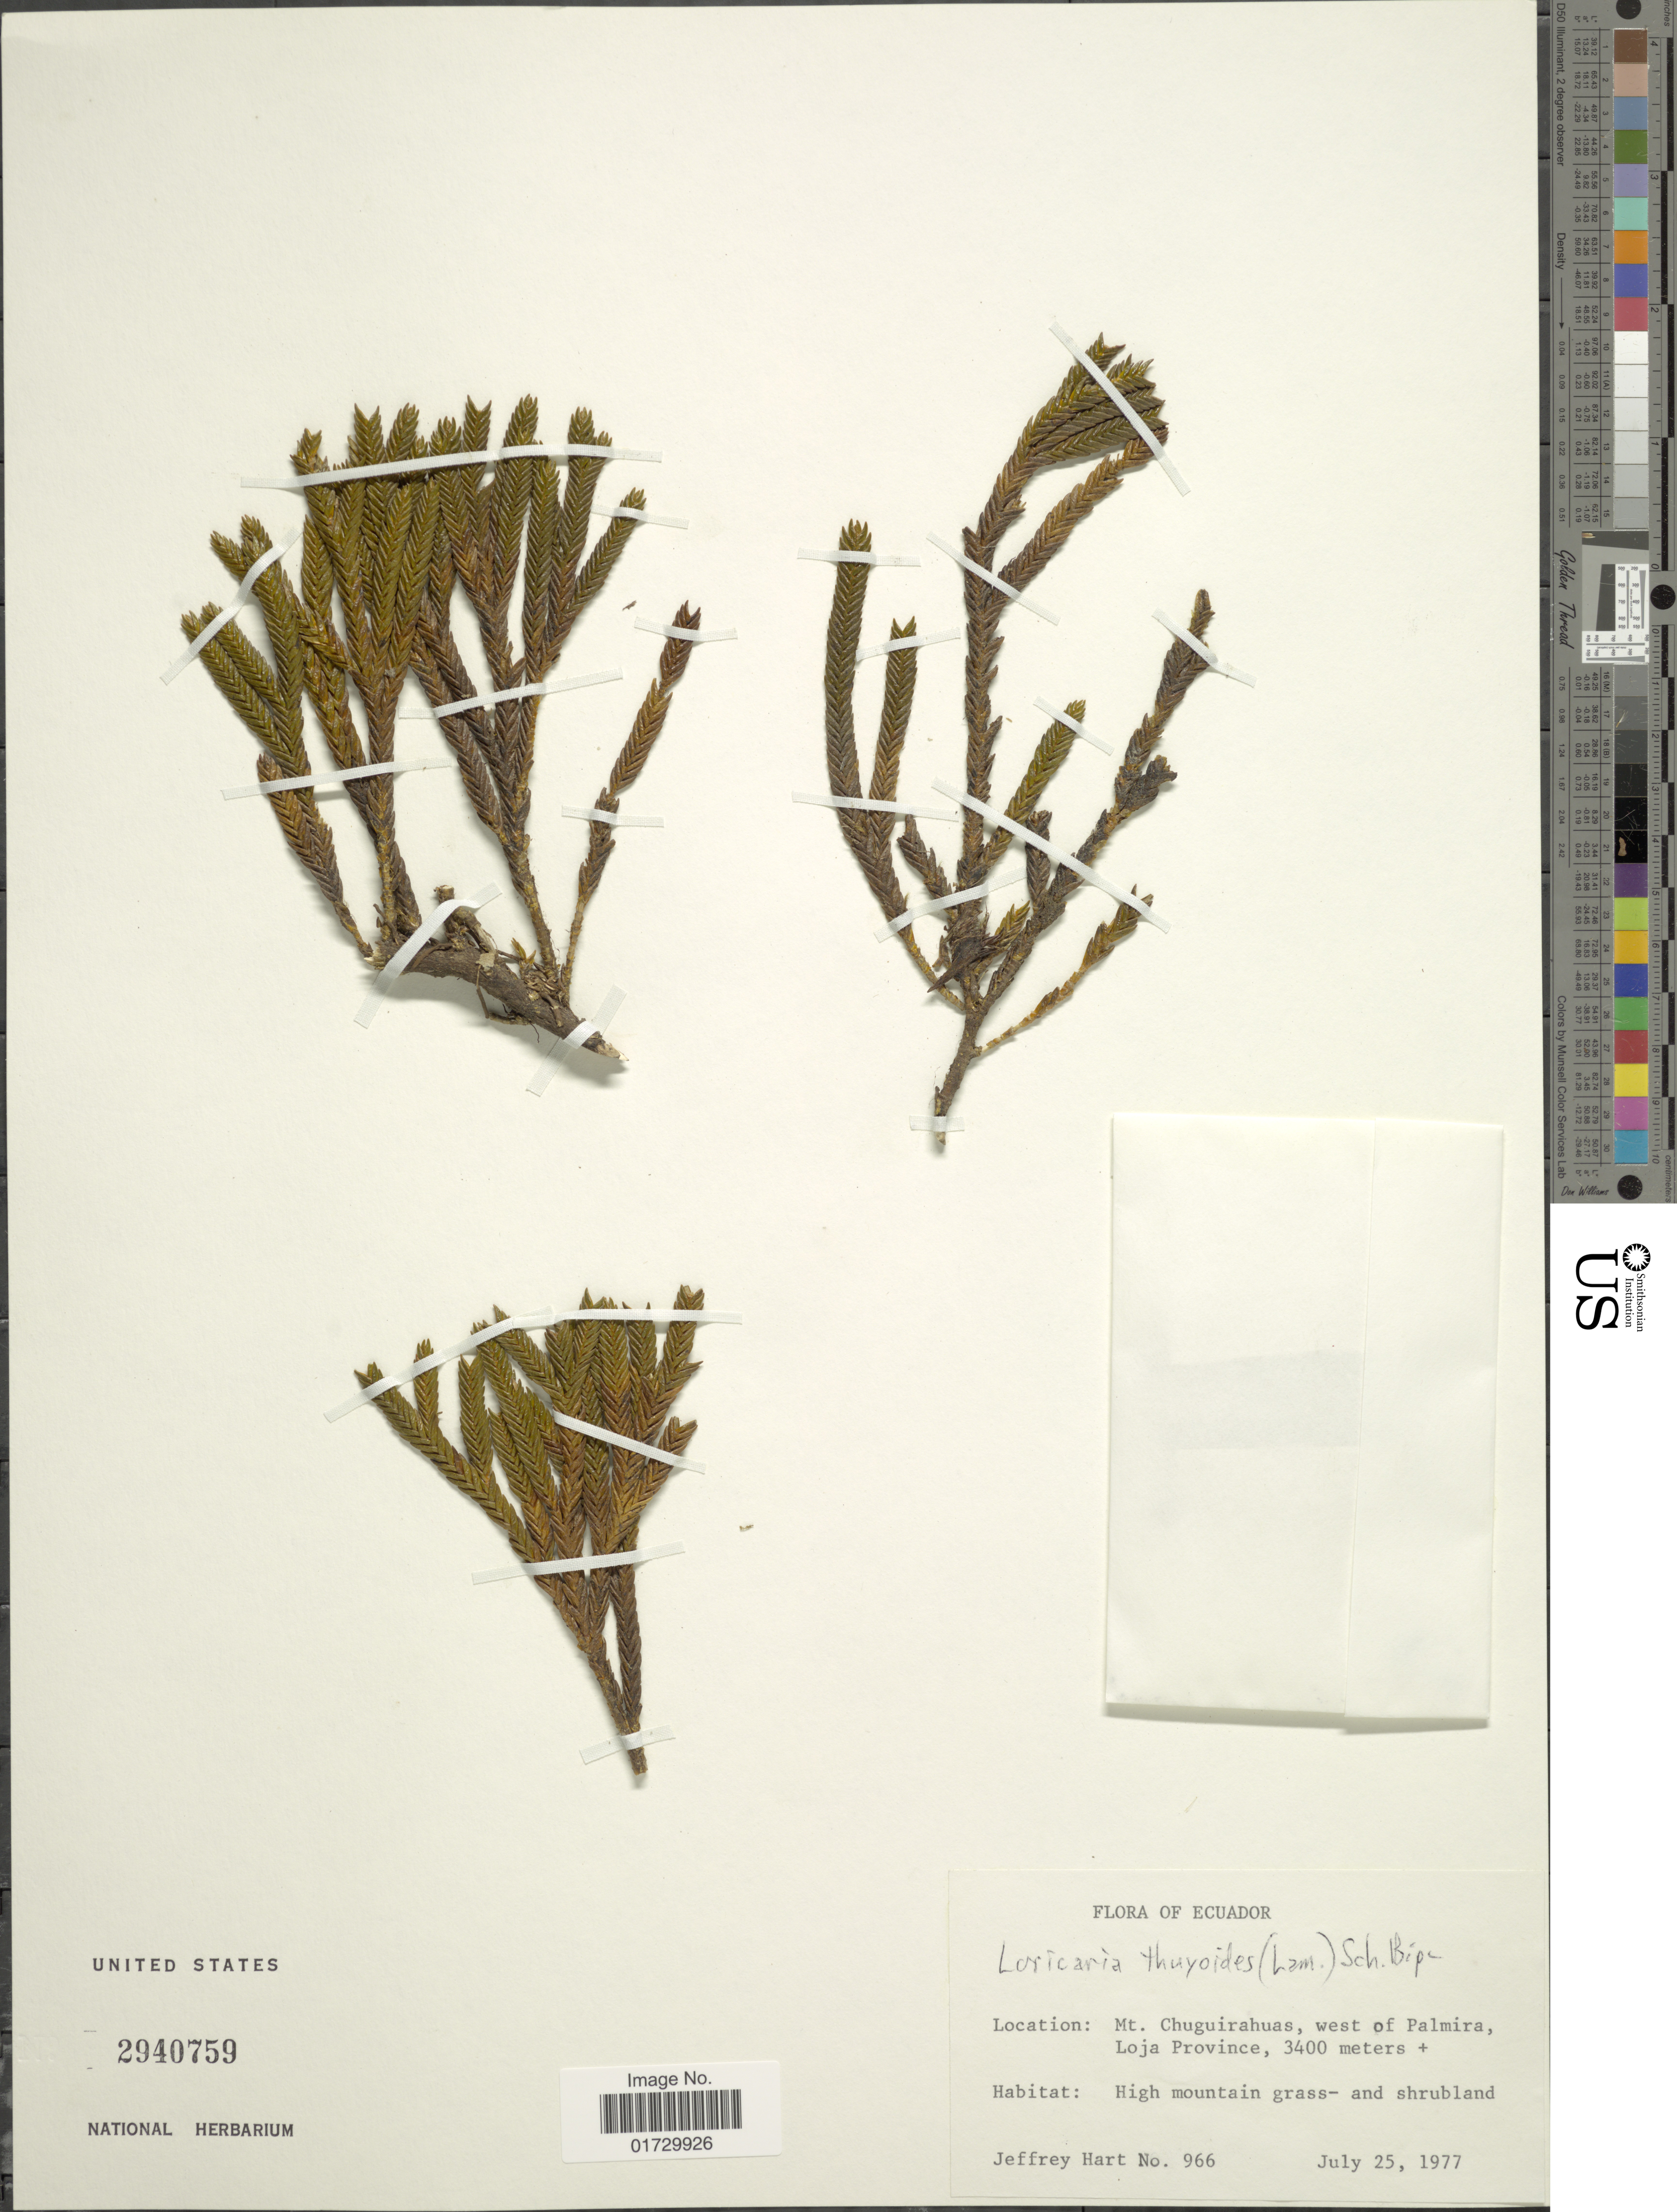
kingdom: Plantae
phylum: Tracheophyta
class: Magnoliopsida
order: Asterales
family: Asteraceae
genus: Loricaria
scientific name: Loricaria thuyoides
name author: (Lam.) Sch. Bip.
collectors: J. A. Hart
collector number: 966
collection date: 1977-07-25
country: Ecuador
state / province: Loja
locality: Mt. Chuguirahuas, west of Palmira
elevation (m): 3400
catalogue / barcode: US 2940759